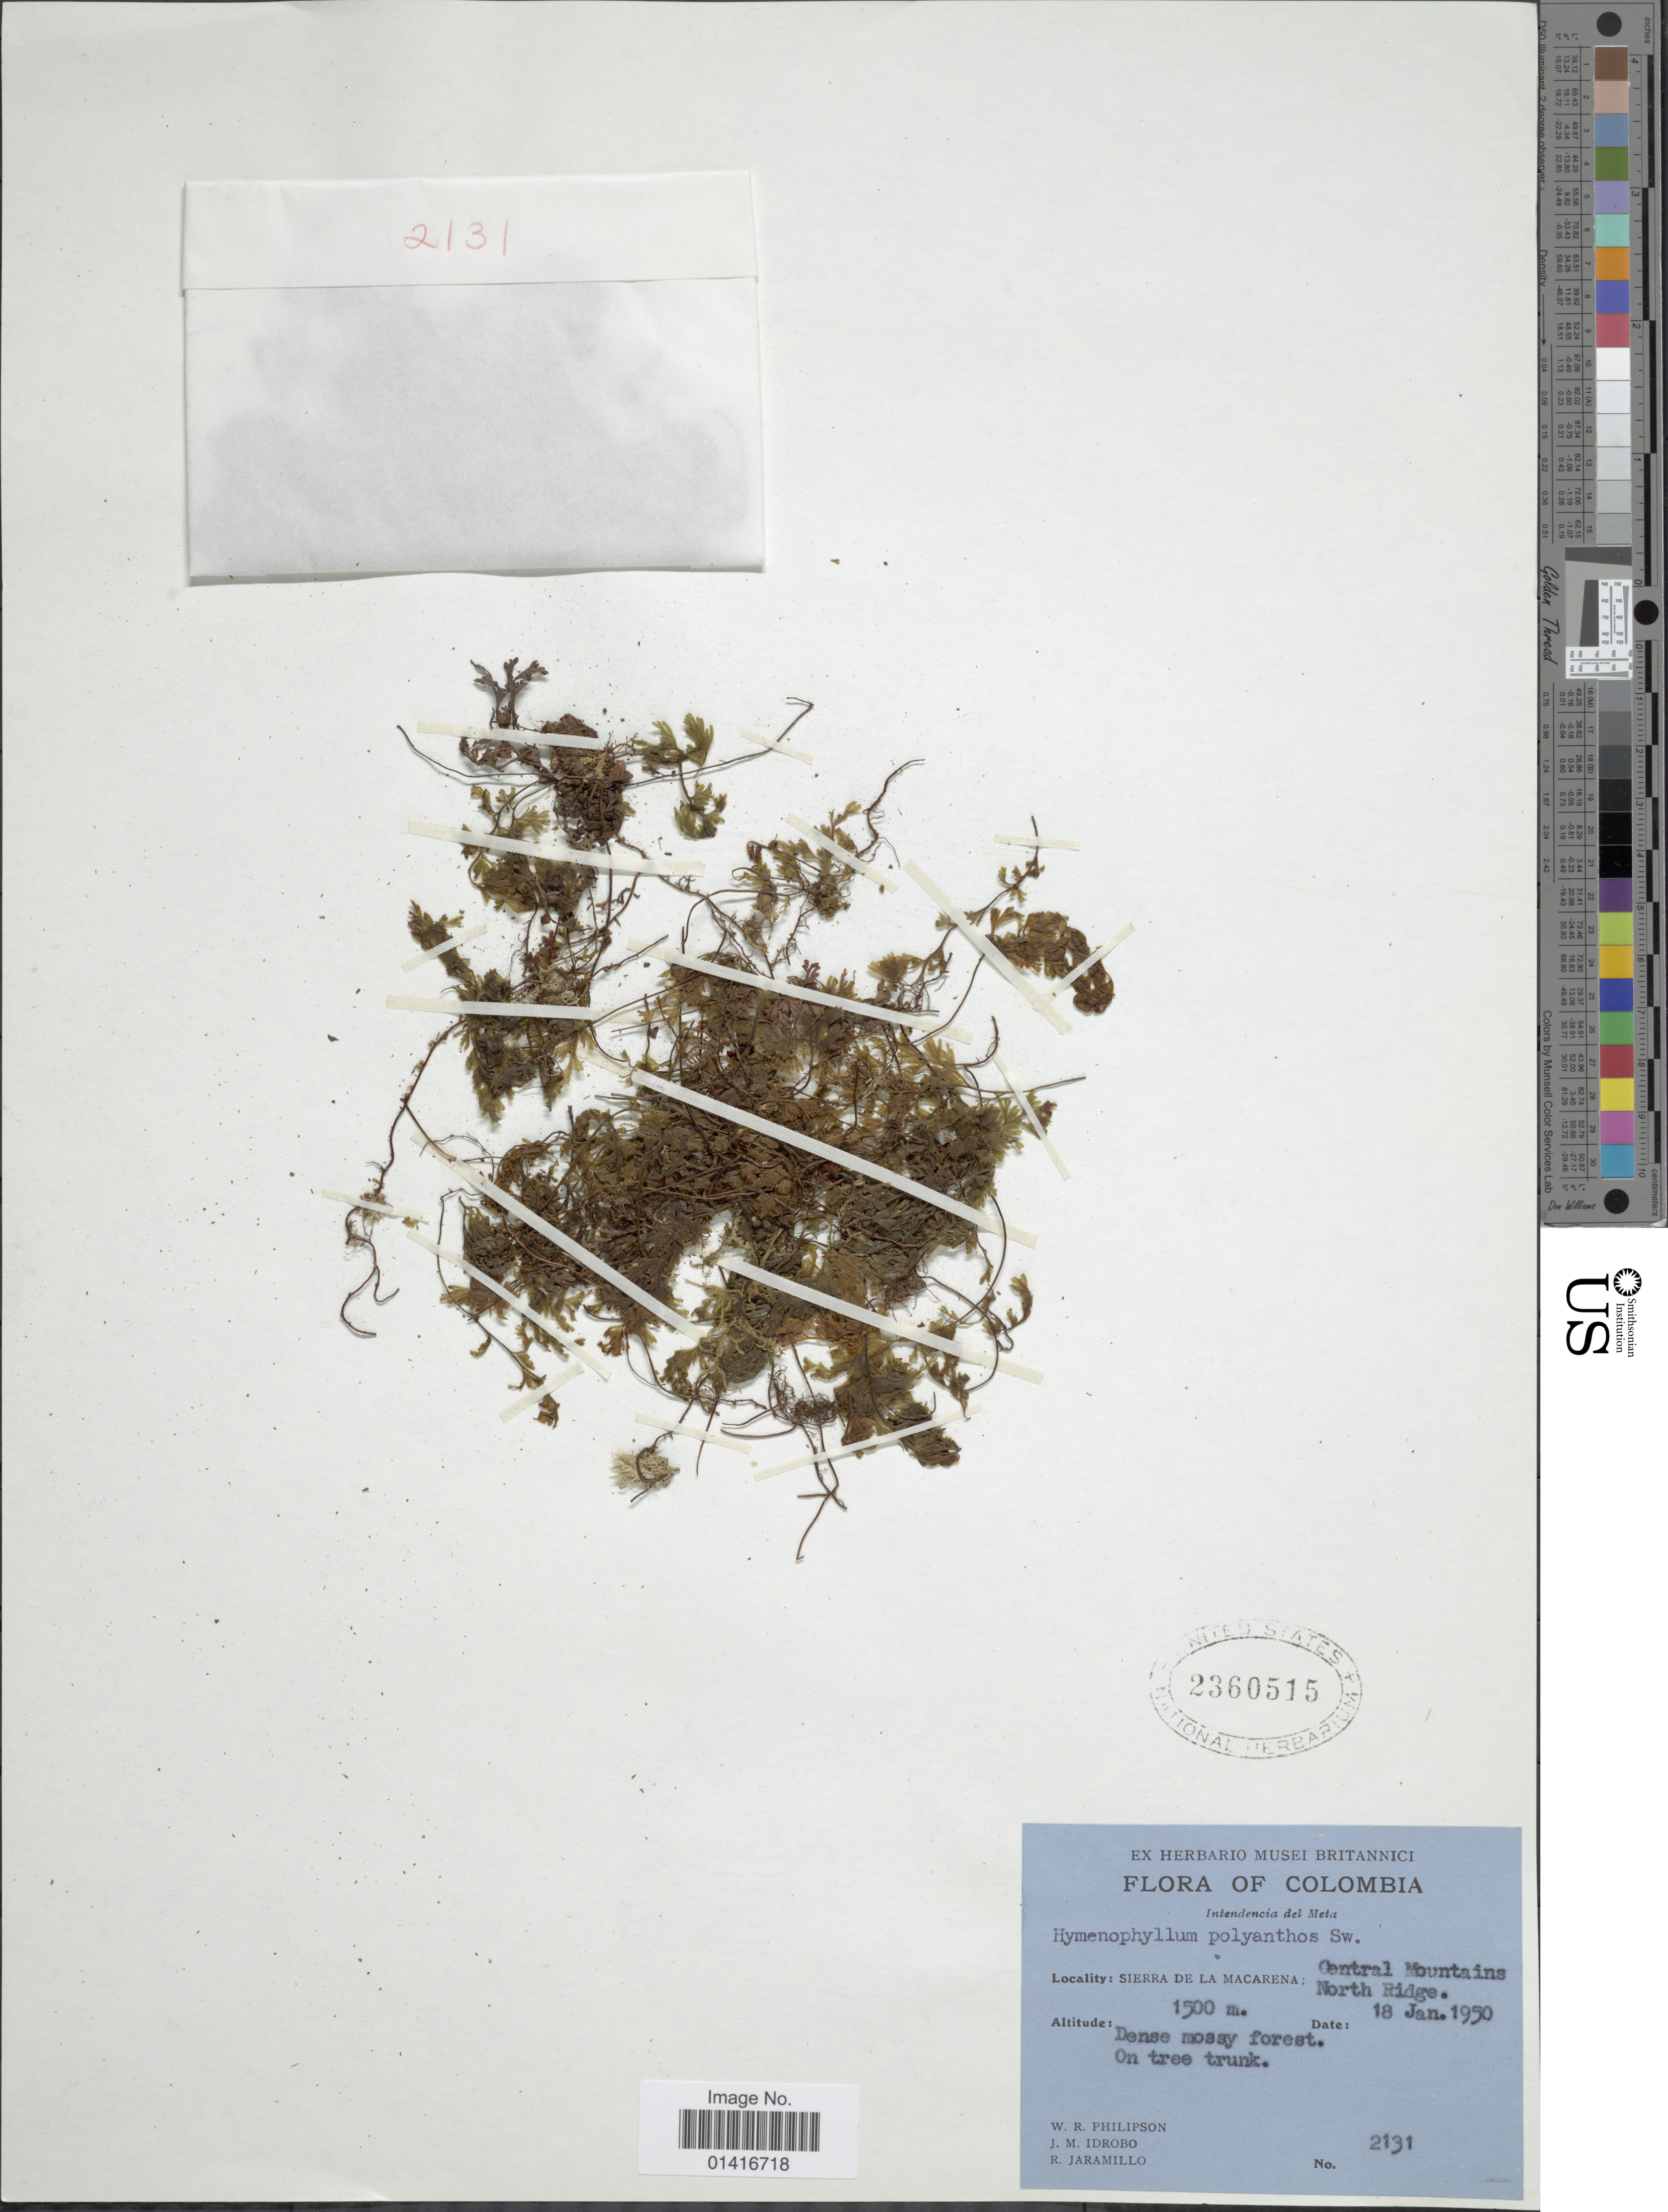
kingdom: Plantae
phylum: Tracheophyta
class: Polypodiopsida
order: Hymenophyllales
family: Hymenophyllaceae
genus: Hymenophyllum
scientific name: Hymenophyllum polyanthos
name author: (Sw.) Sw.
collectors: W. R. Philipson, J. M. Idrobo & R. Jaramillo M.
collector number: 2131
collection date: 1950-01-18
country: Colombia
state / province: Meta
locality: Intendencia del Meta. Sierra de La Macarena Central mountains North Ridge.Dense mossy forest. On tree trunk.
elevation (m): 1500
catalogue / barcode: US 2360515